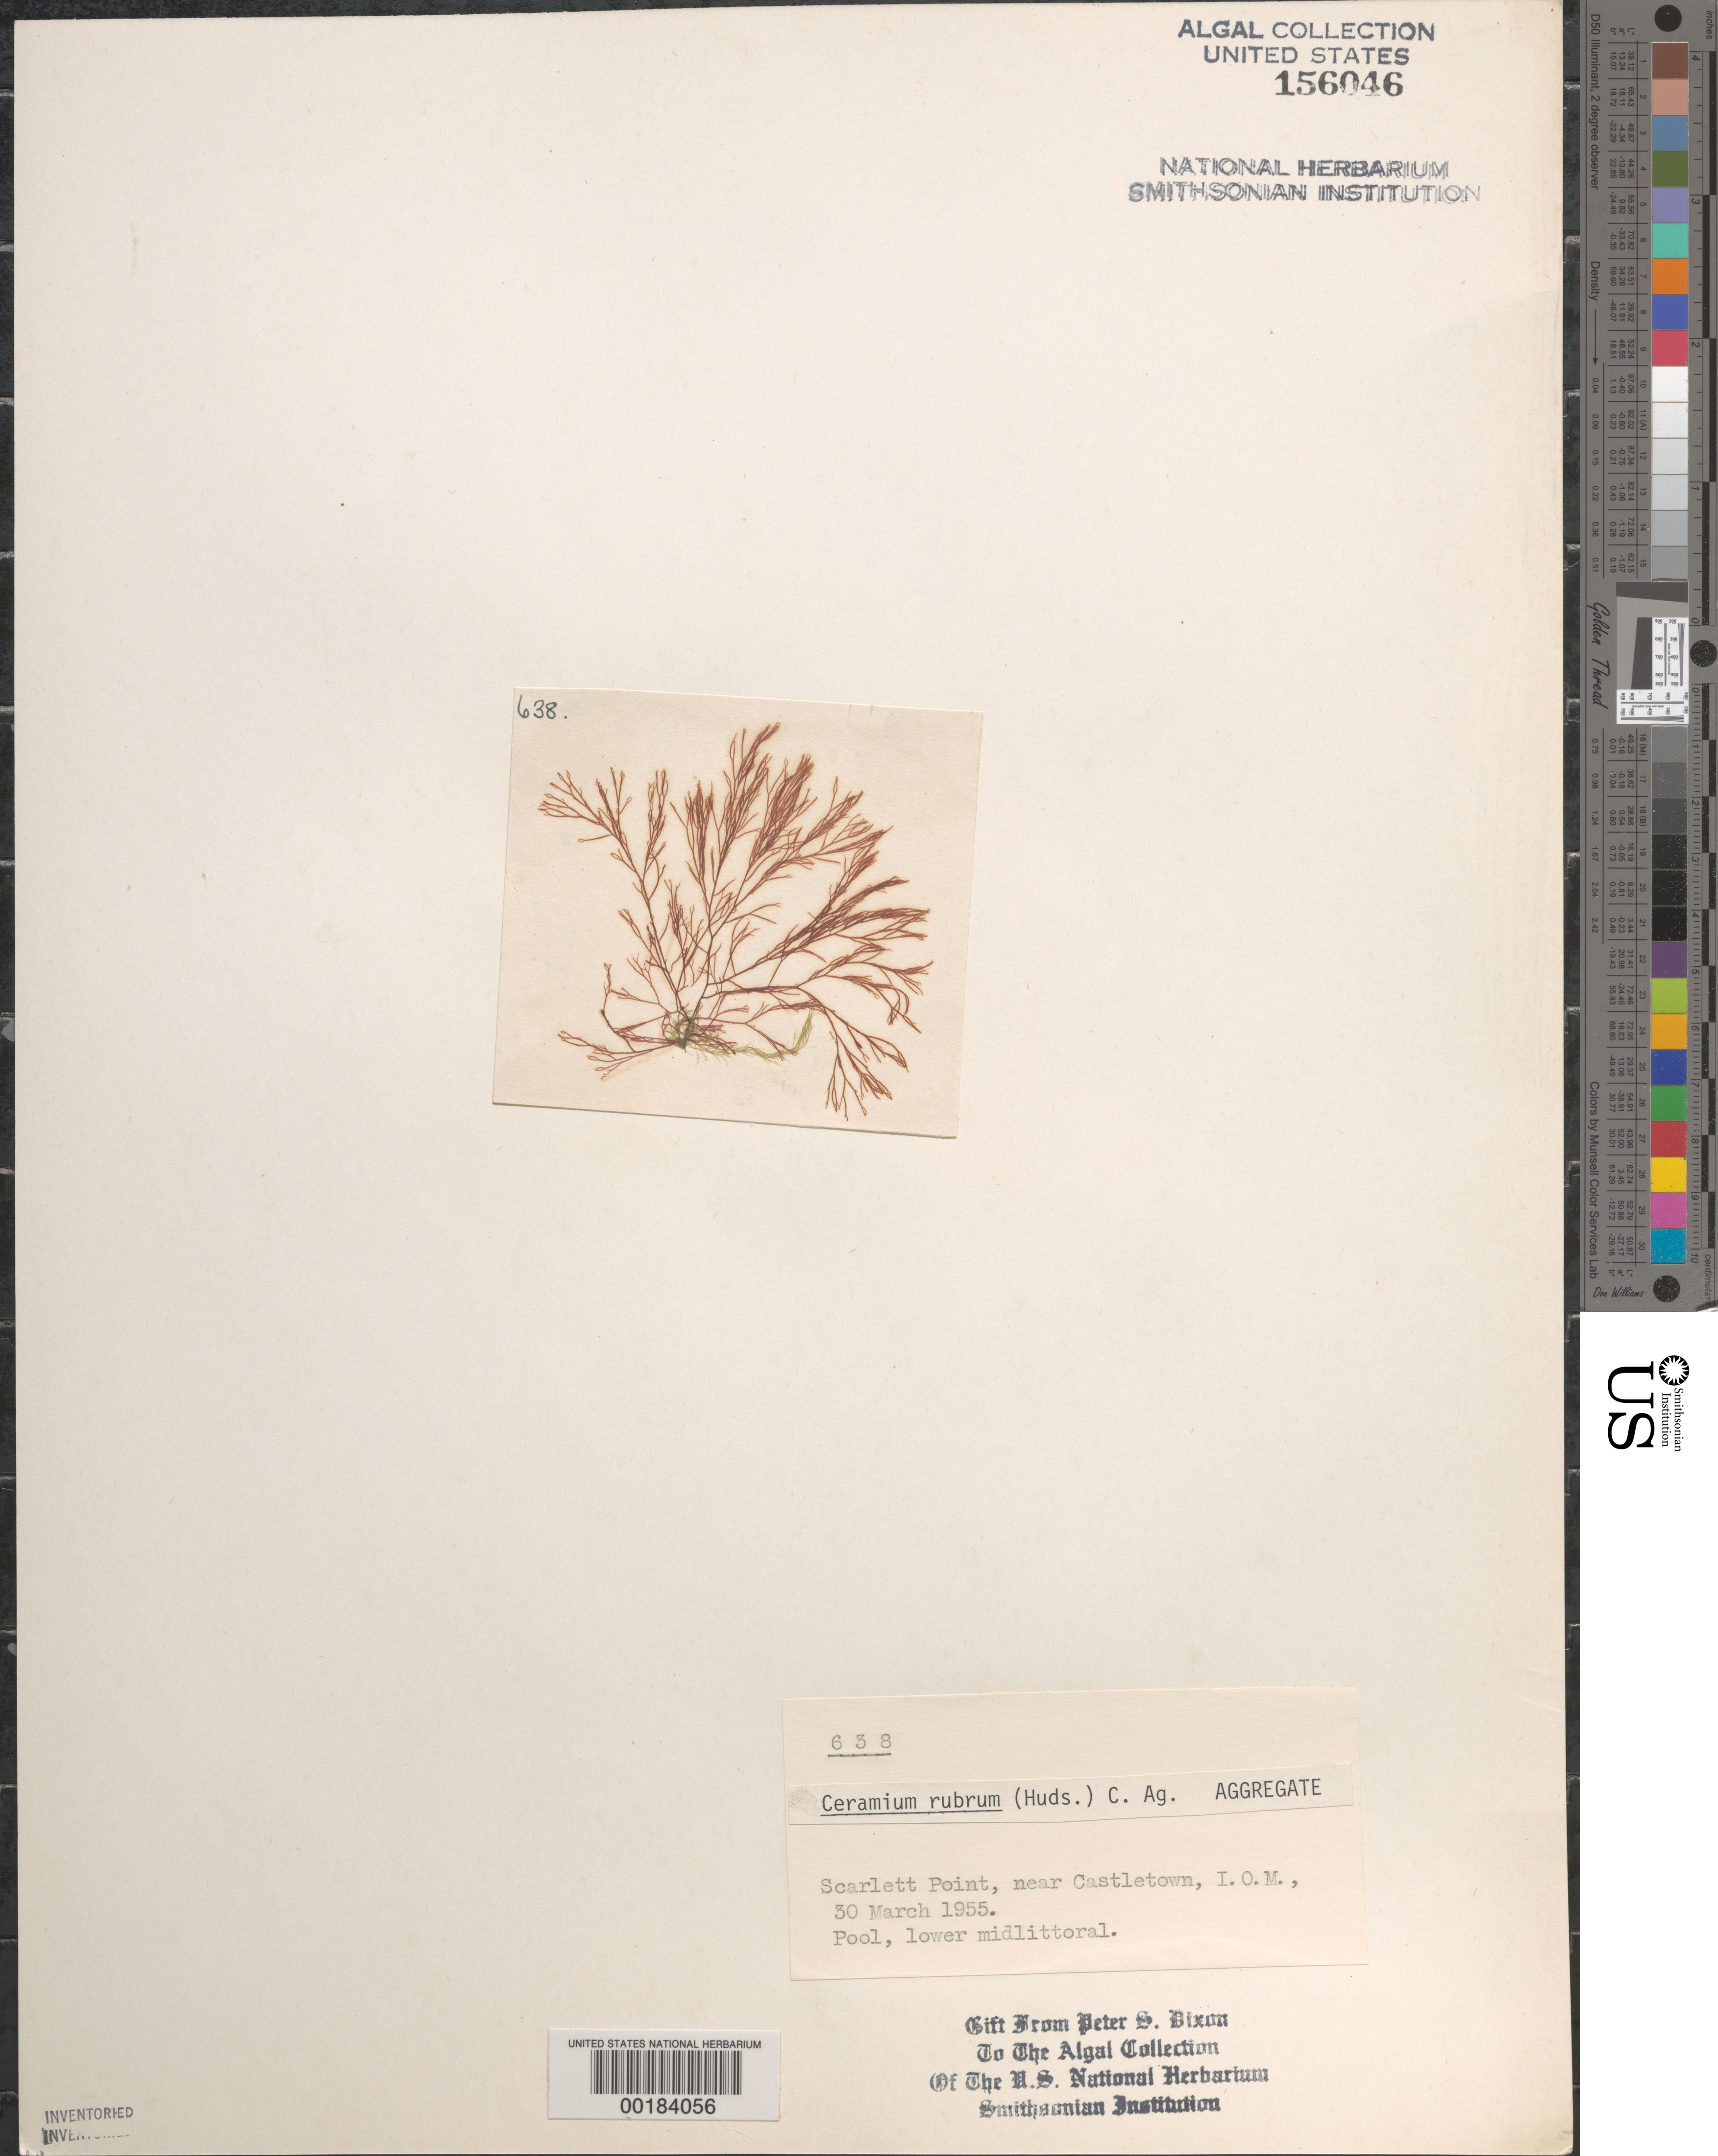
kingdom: Plantae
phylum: Rhodophyta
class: Florideophyceae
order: Ceramiales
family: Ceramiaceae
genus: Ceramium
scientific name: Ceramium rubrum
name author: C. Agardh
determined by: Dixon, P. S.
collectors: P. S. Dixon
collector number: PSD 638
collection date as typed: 30 Mar 1955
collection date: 1955-03-30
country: United Kingdom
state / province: England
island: Isle of Man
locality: Scarlett Point, near Castletown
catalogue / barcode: US 156046